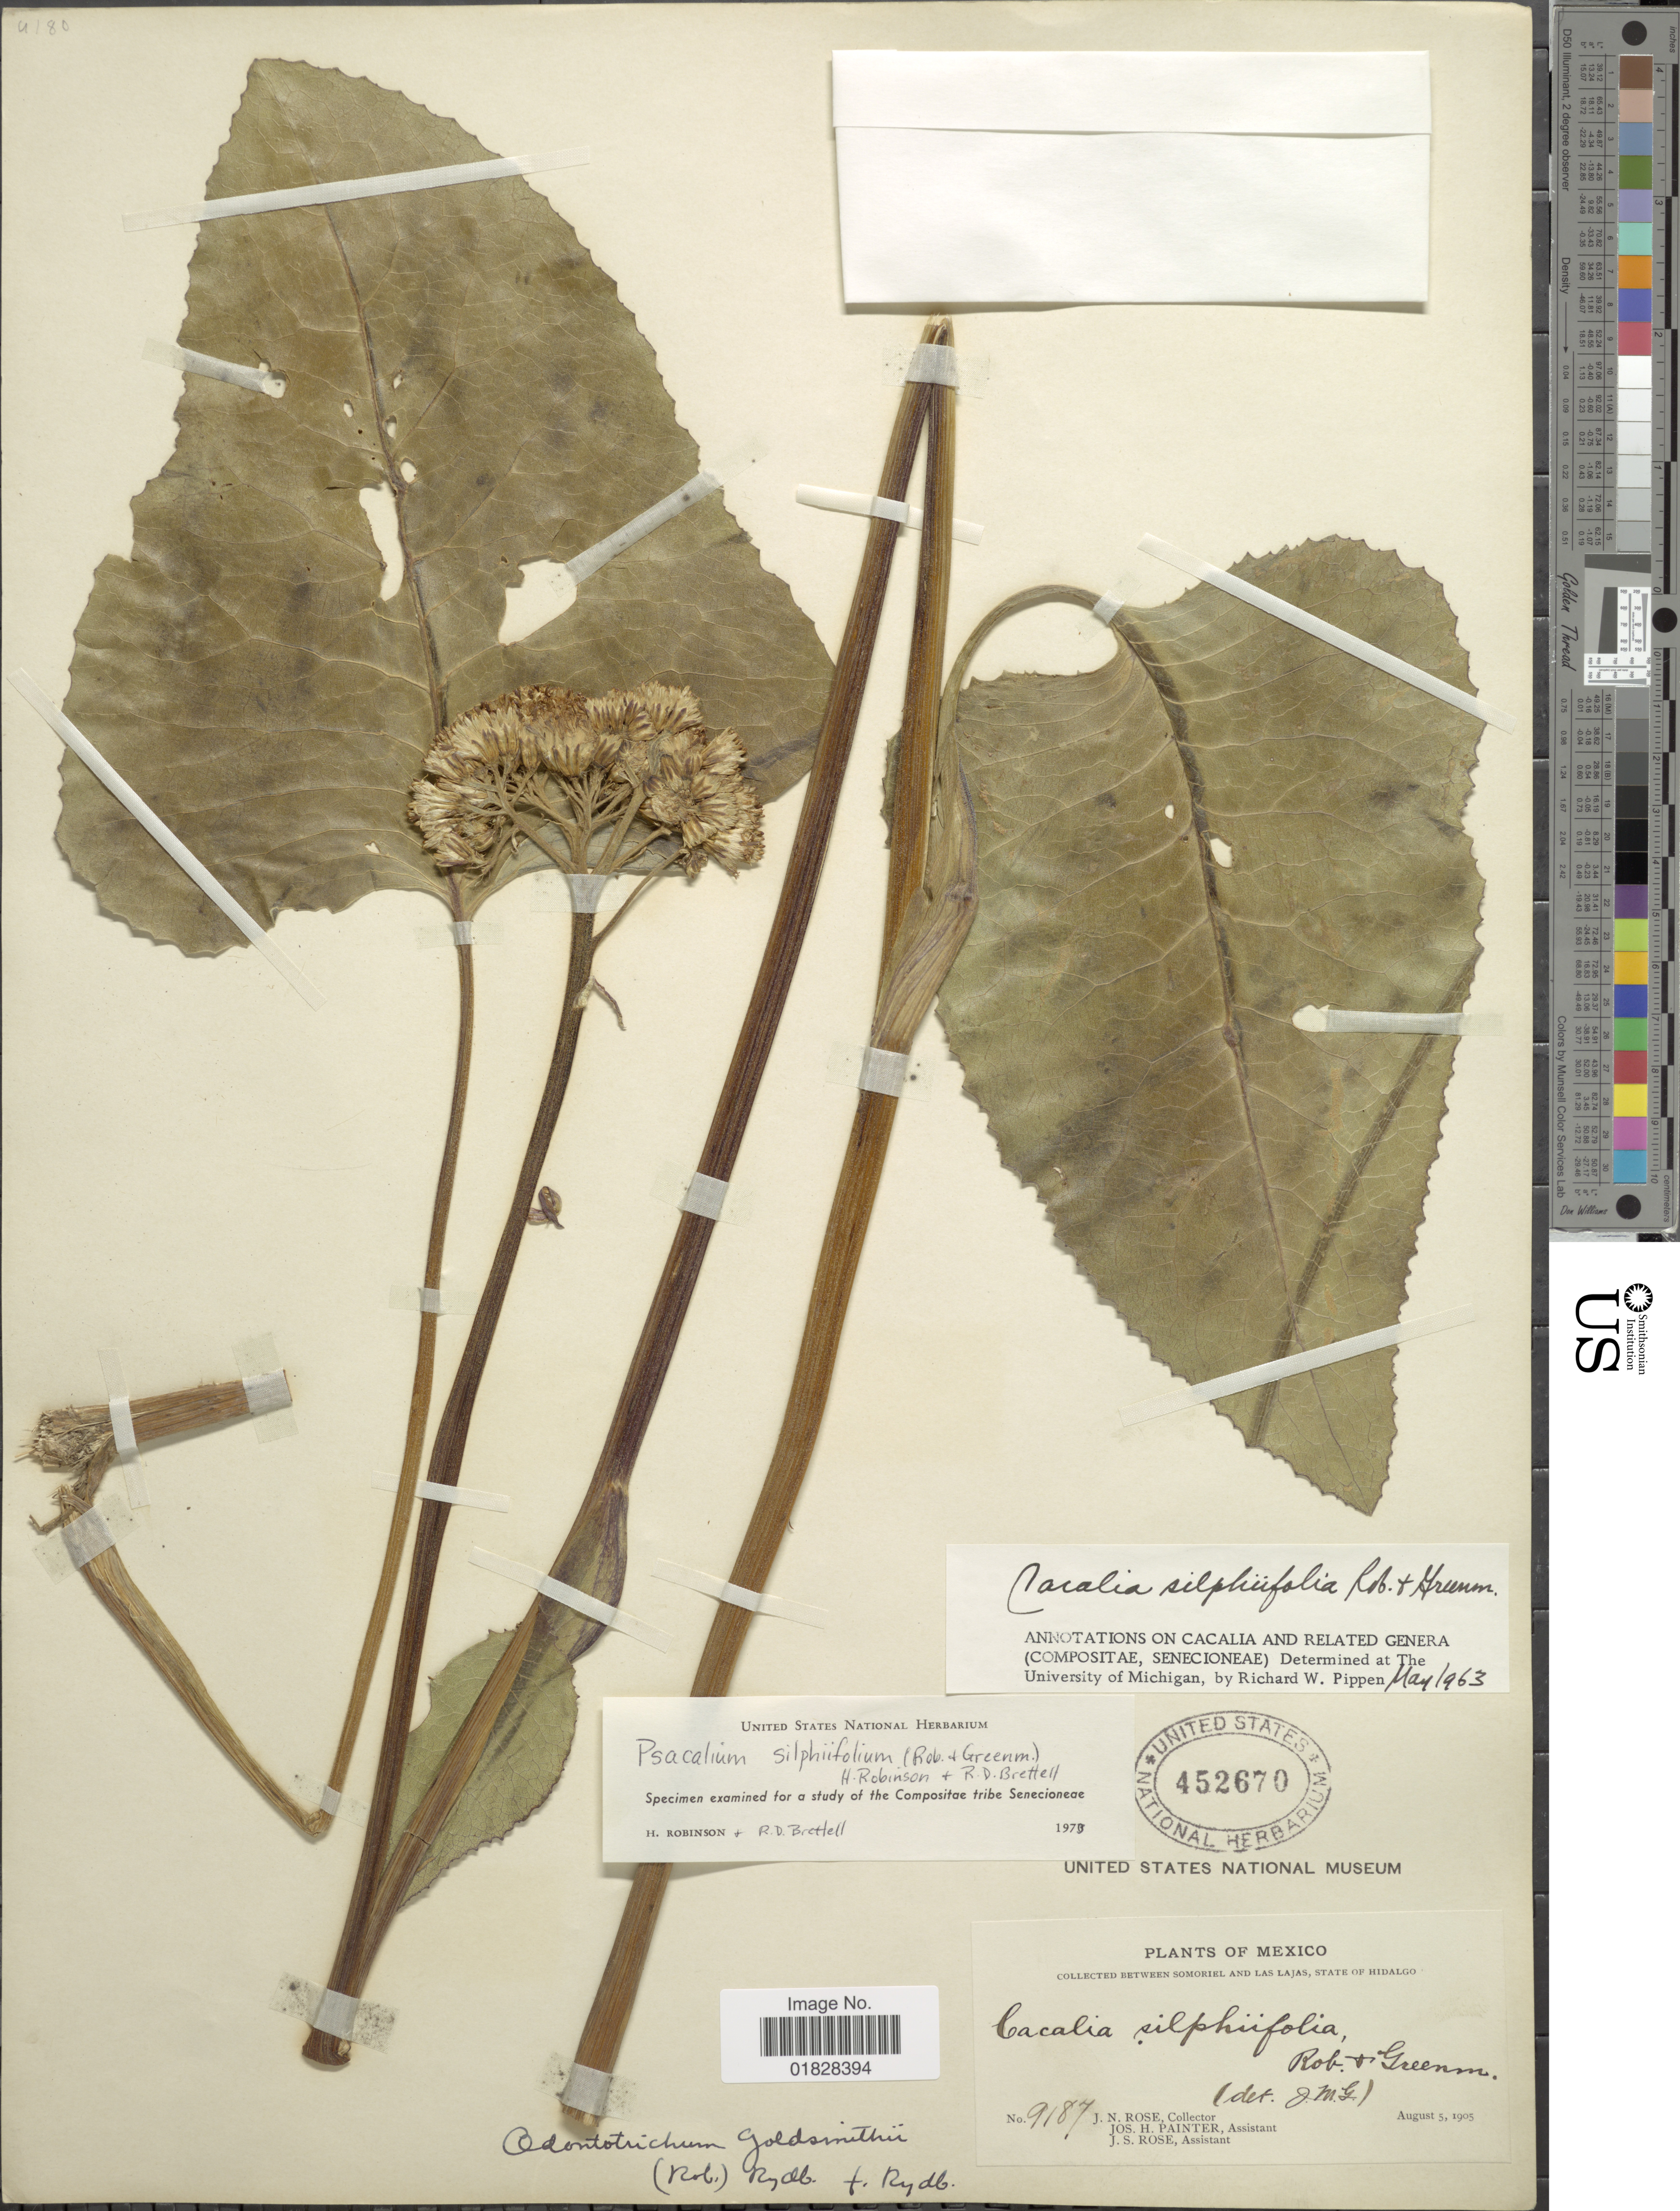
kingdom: Plantae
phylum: Tracheophyta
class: Magnoliopsida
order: Asterales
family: Asteraceae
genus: Psacalium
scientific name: Psacalium silphiifolium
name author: (Rob. & Greenm.) H. Rob. & Brettell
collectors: J. N. Rose, J. H. Painter & J. S. Rose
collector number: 9187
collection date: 1905-08-05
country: Mexico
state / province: Hidalgo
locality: Between Somoriel and Las Lajas, State of Hidalgo.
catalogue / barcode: US 452670